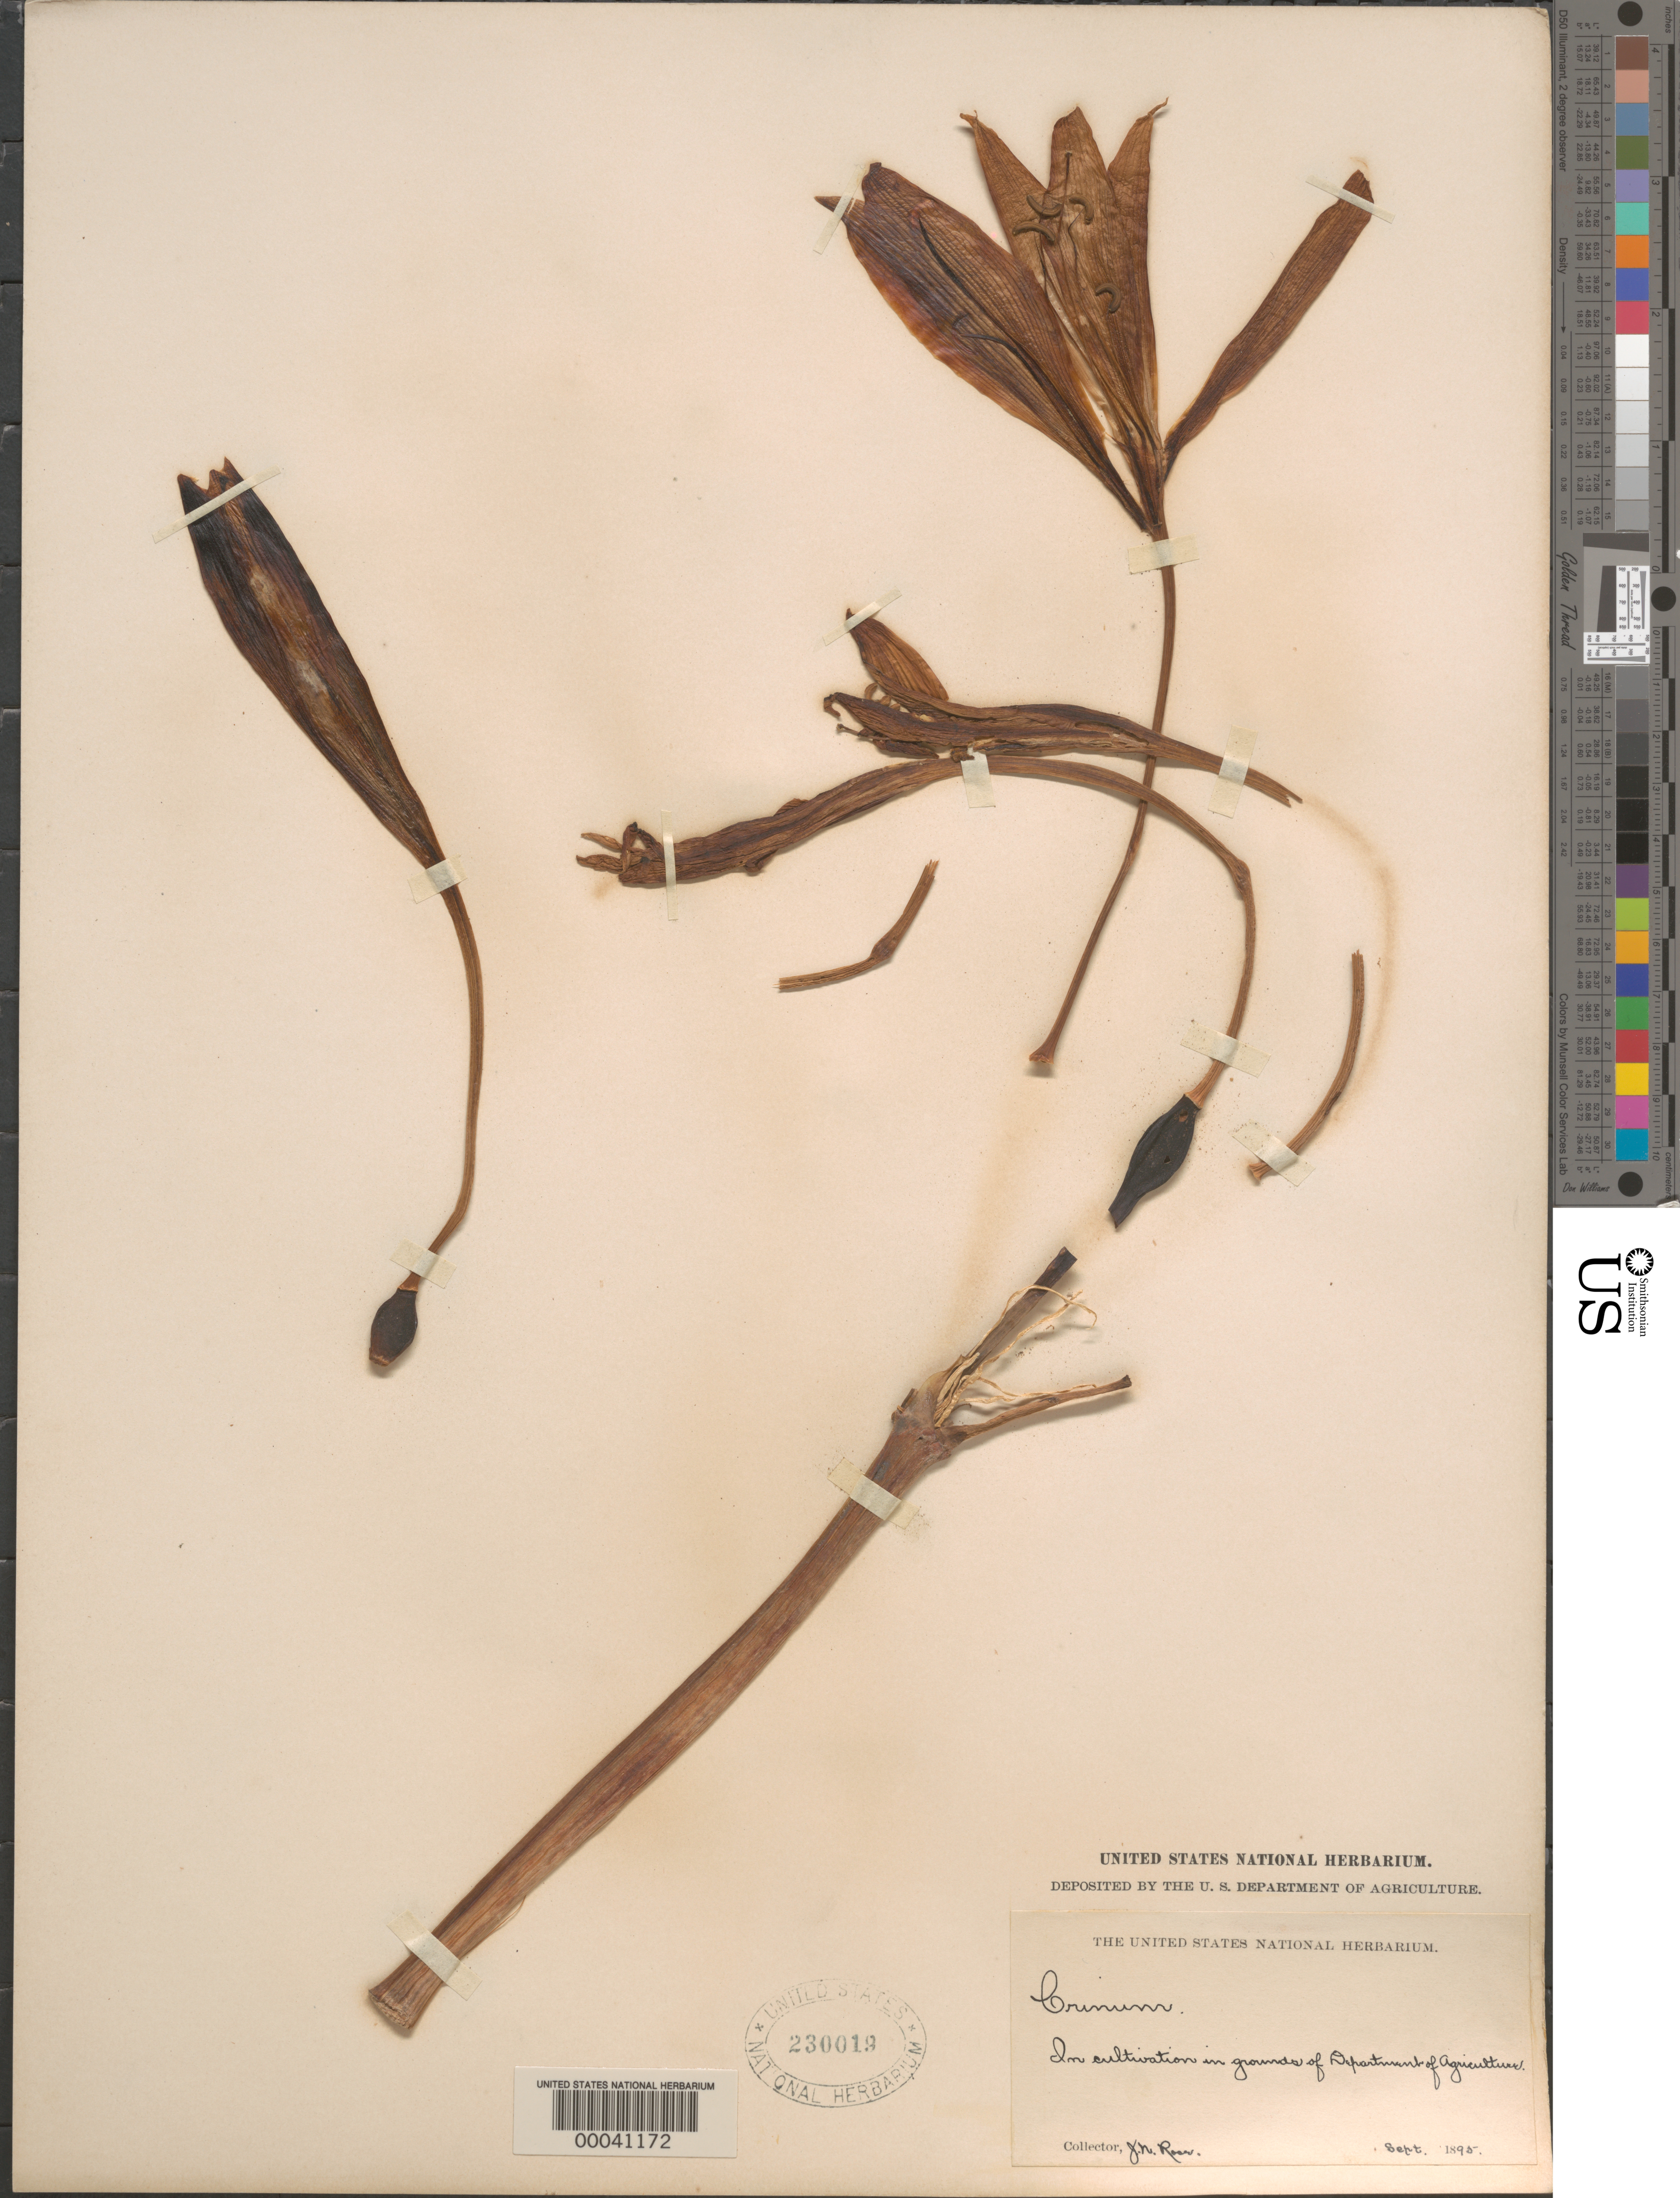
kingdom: Plantae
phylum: Tracheophyta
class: Liliopsida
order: Asparagales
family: Amaryllidaceae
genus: Crinum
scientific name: Crinum americanum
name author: L.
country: United States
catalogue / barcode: US 230019